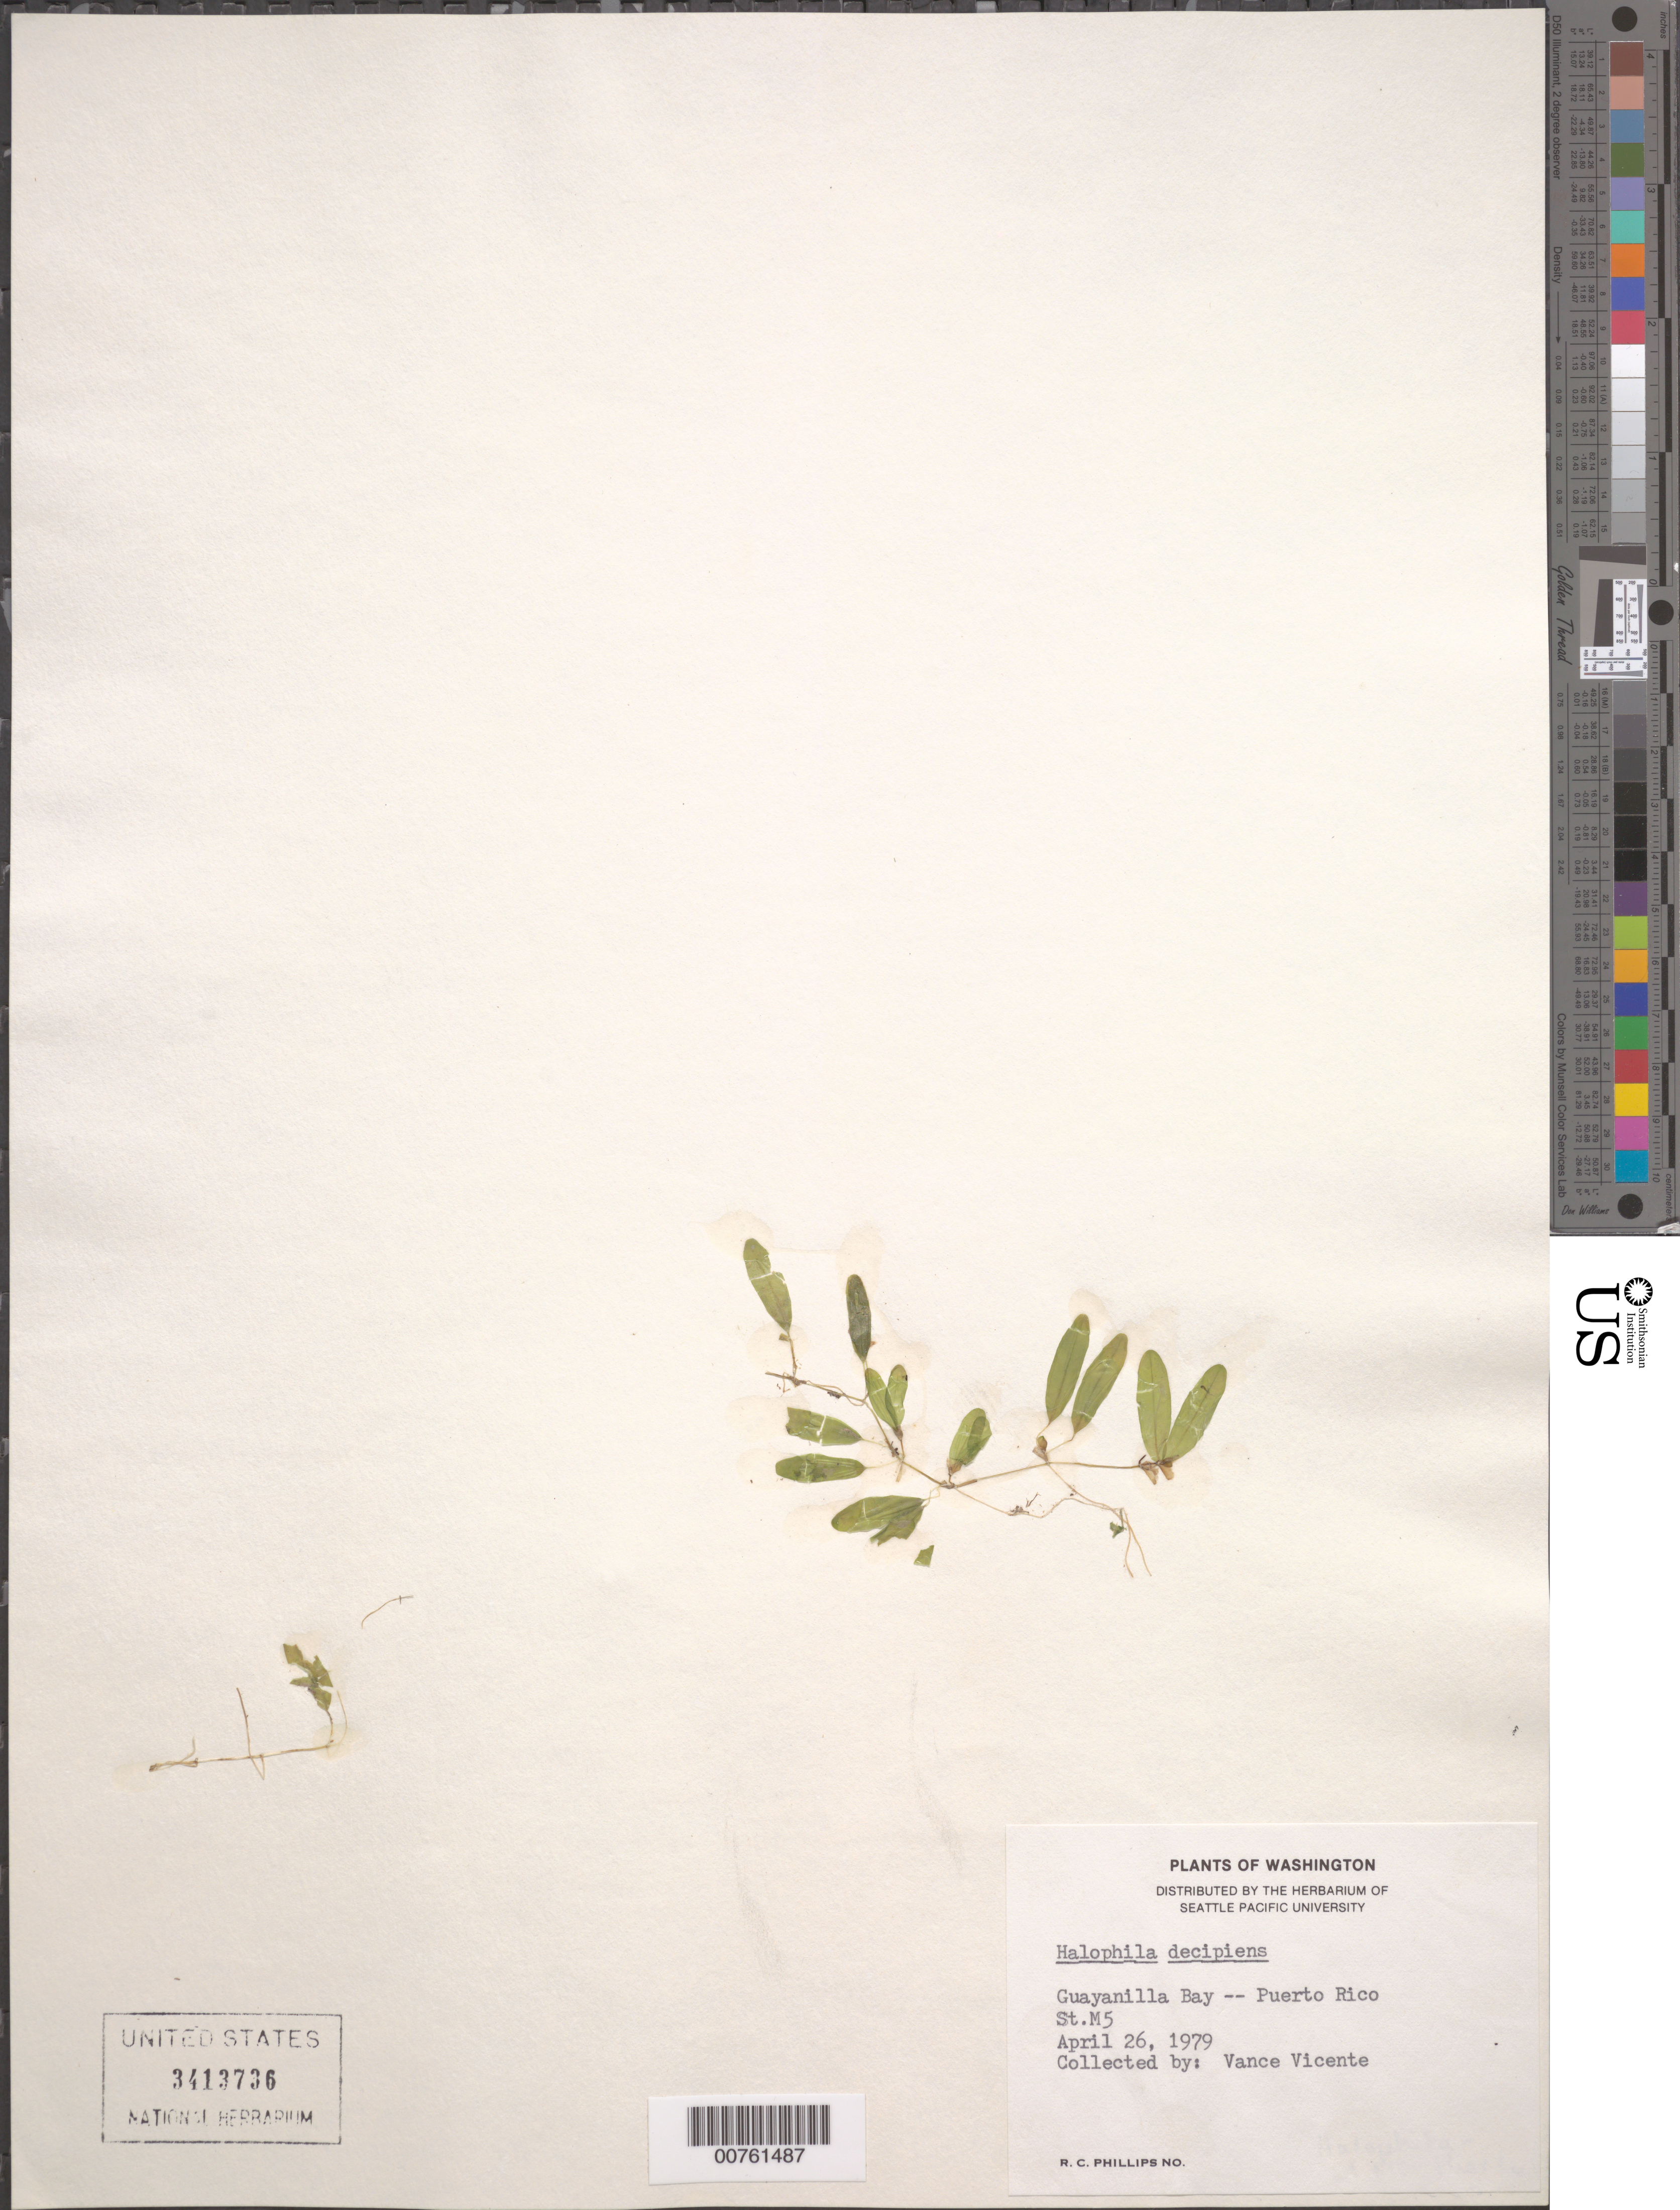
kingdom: Plantae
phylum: Tracheophyta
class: Liliopsida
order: Alismatales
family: Hydrocharitaceae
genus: Halophila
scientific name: Halophila decipiens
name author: Ostenf.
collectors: V. Vicente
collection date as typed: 26 Apr 1979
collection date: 1979-04-26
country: Puerto Rico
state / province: Guayanilla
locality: Guayanilla: Guayanilla Bay.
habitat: St. M5.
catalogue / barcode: US 3413736